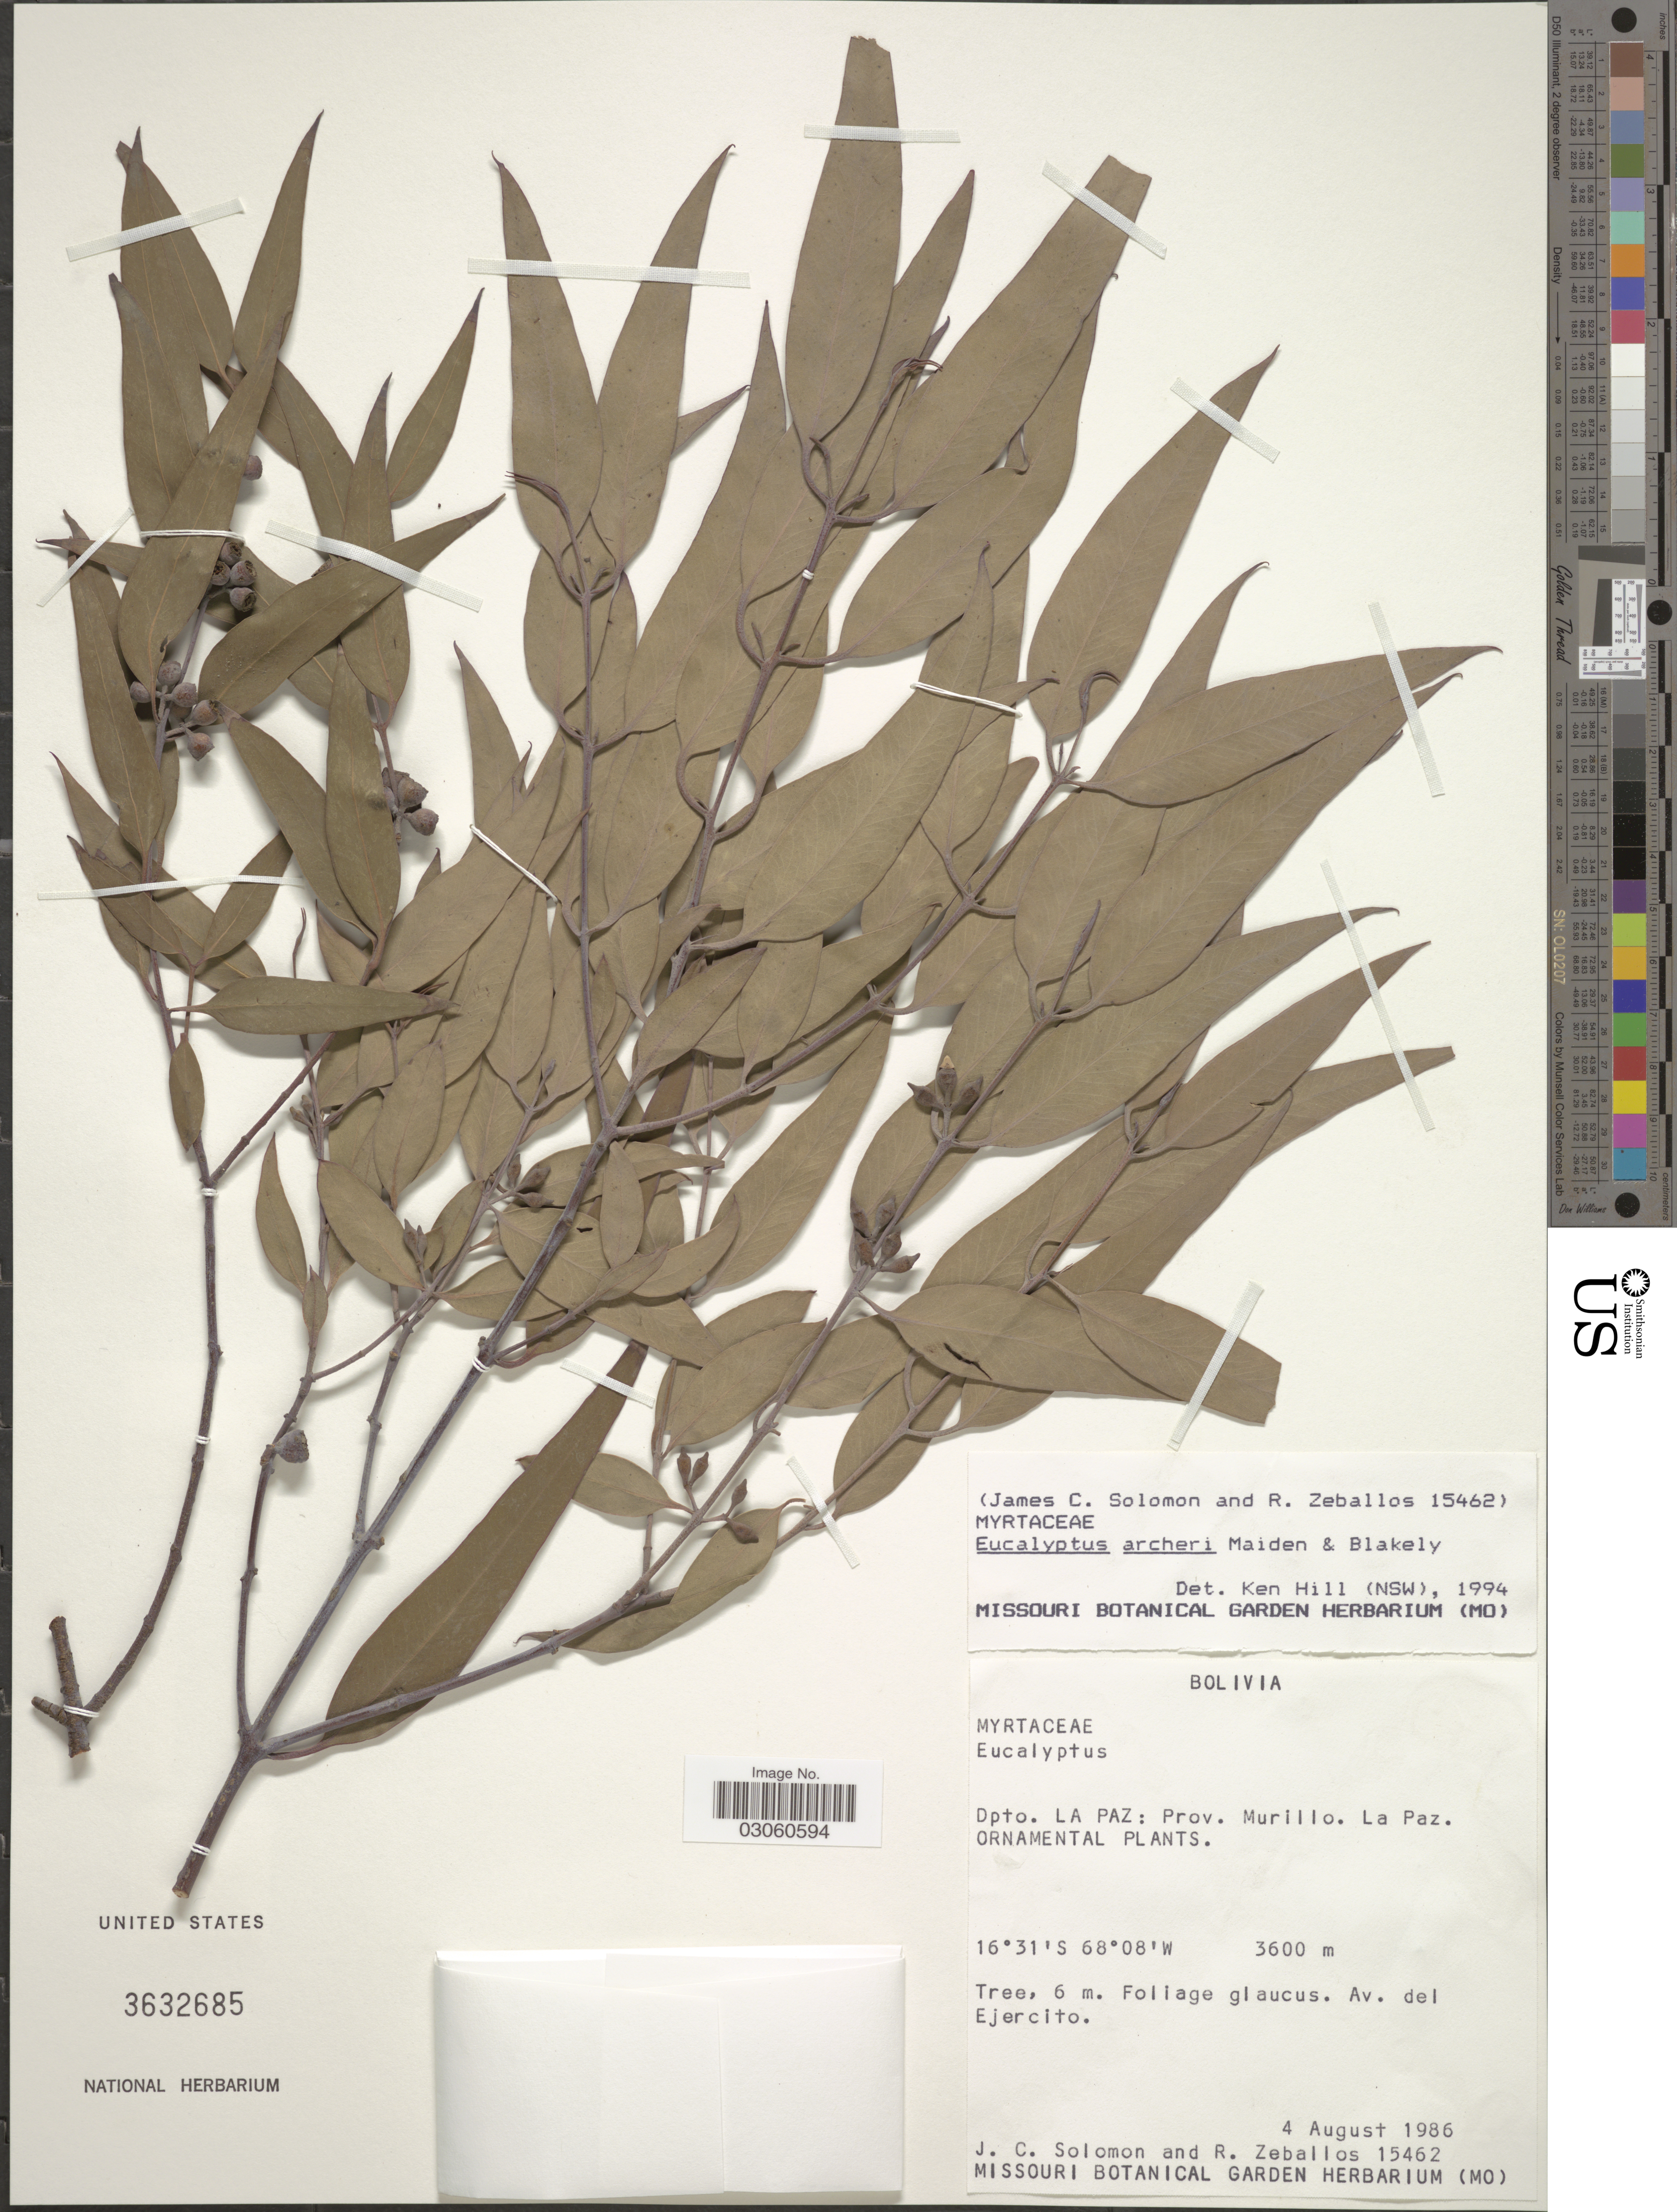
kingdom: Plantae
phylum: Tracheophyta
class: Magnoliopsida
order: Myrtales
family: Myrtaceae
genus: Eucalyptus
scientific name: Eucalyptus archeri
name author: Maiden & Blakely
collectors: J. C. Solomon & R. Zeballos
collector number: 15462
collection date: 1986-08-04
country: Bolivia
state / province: La Paz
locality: Dpto. La Paz: Prov. Murillo.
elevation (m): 3600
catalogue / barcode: US 3632685